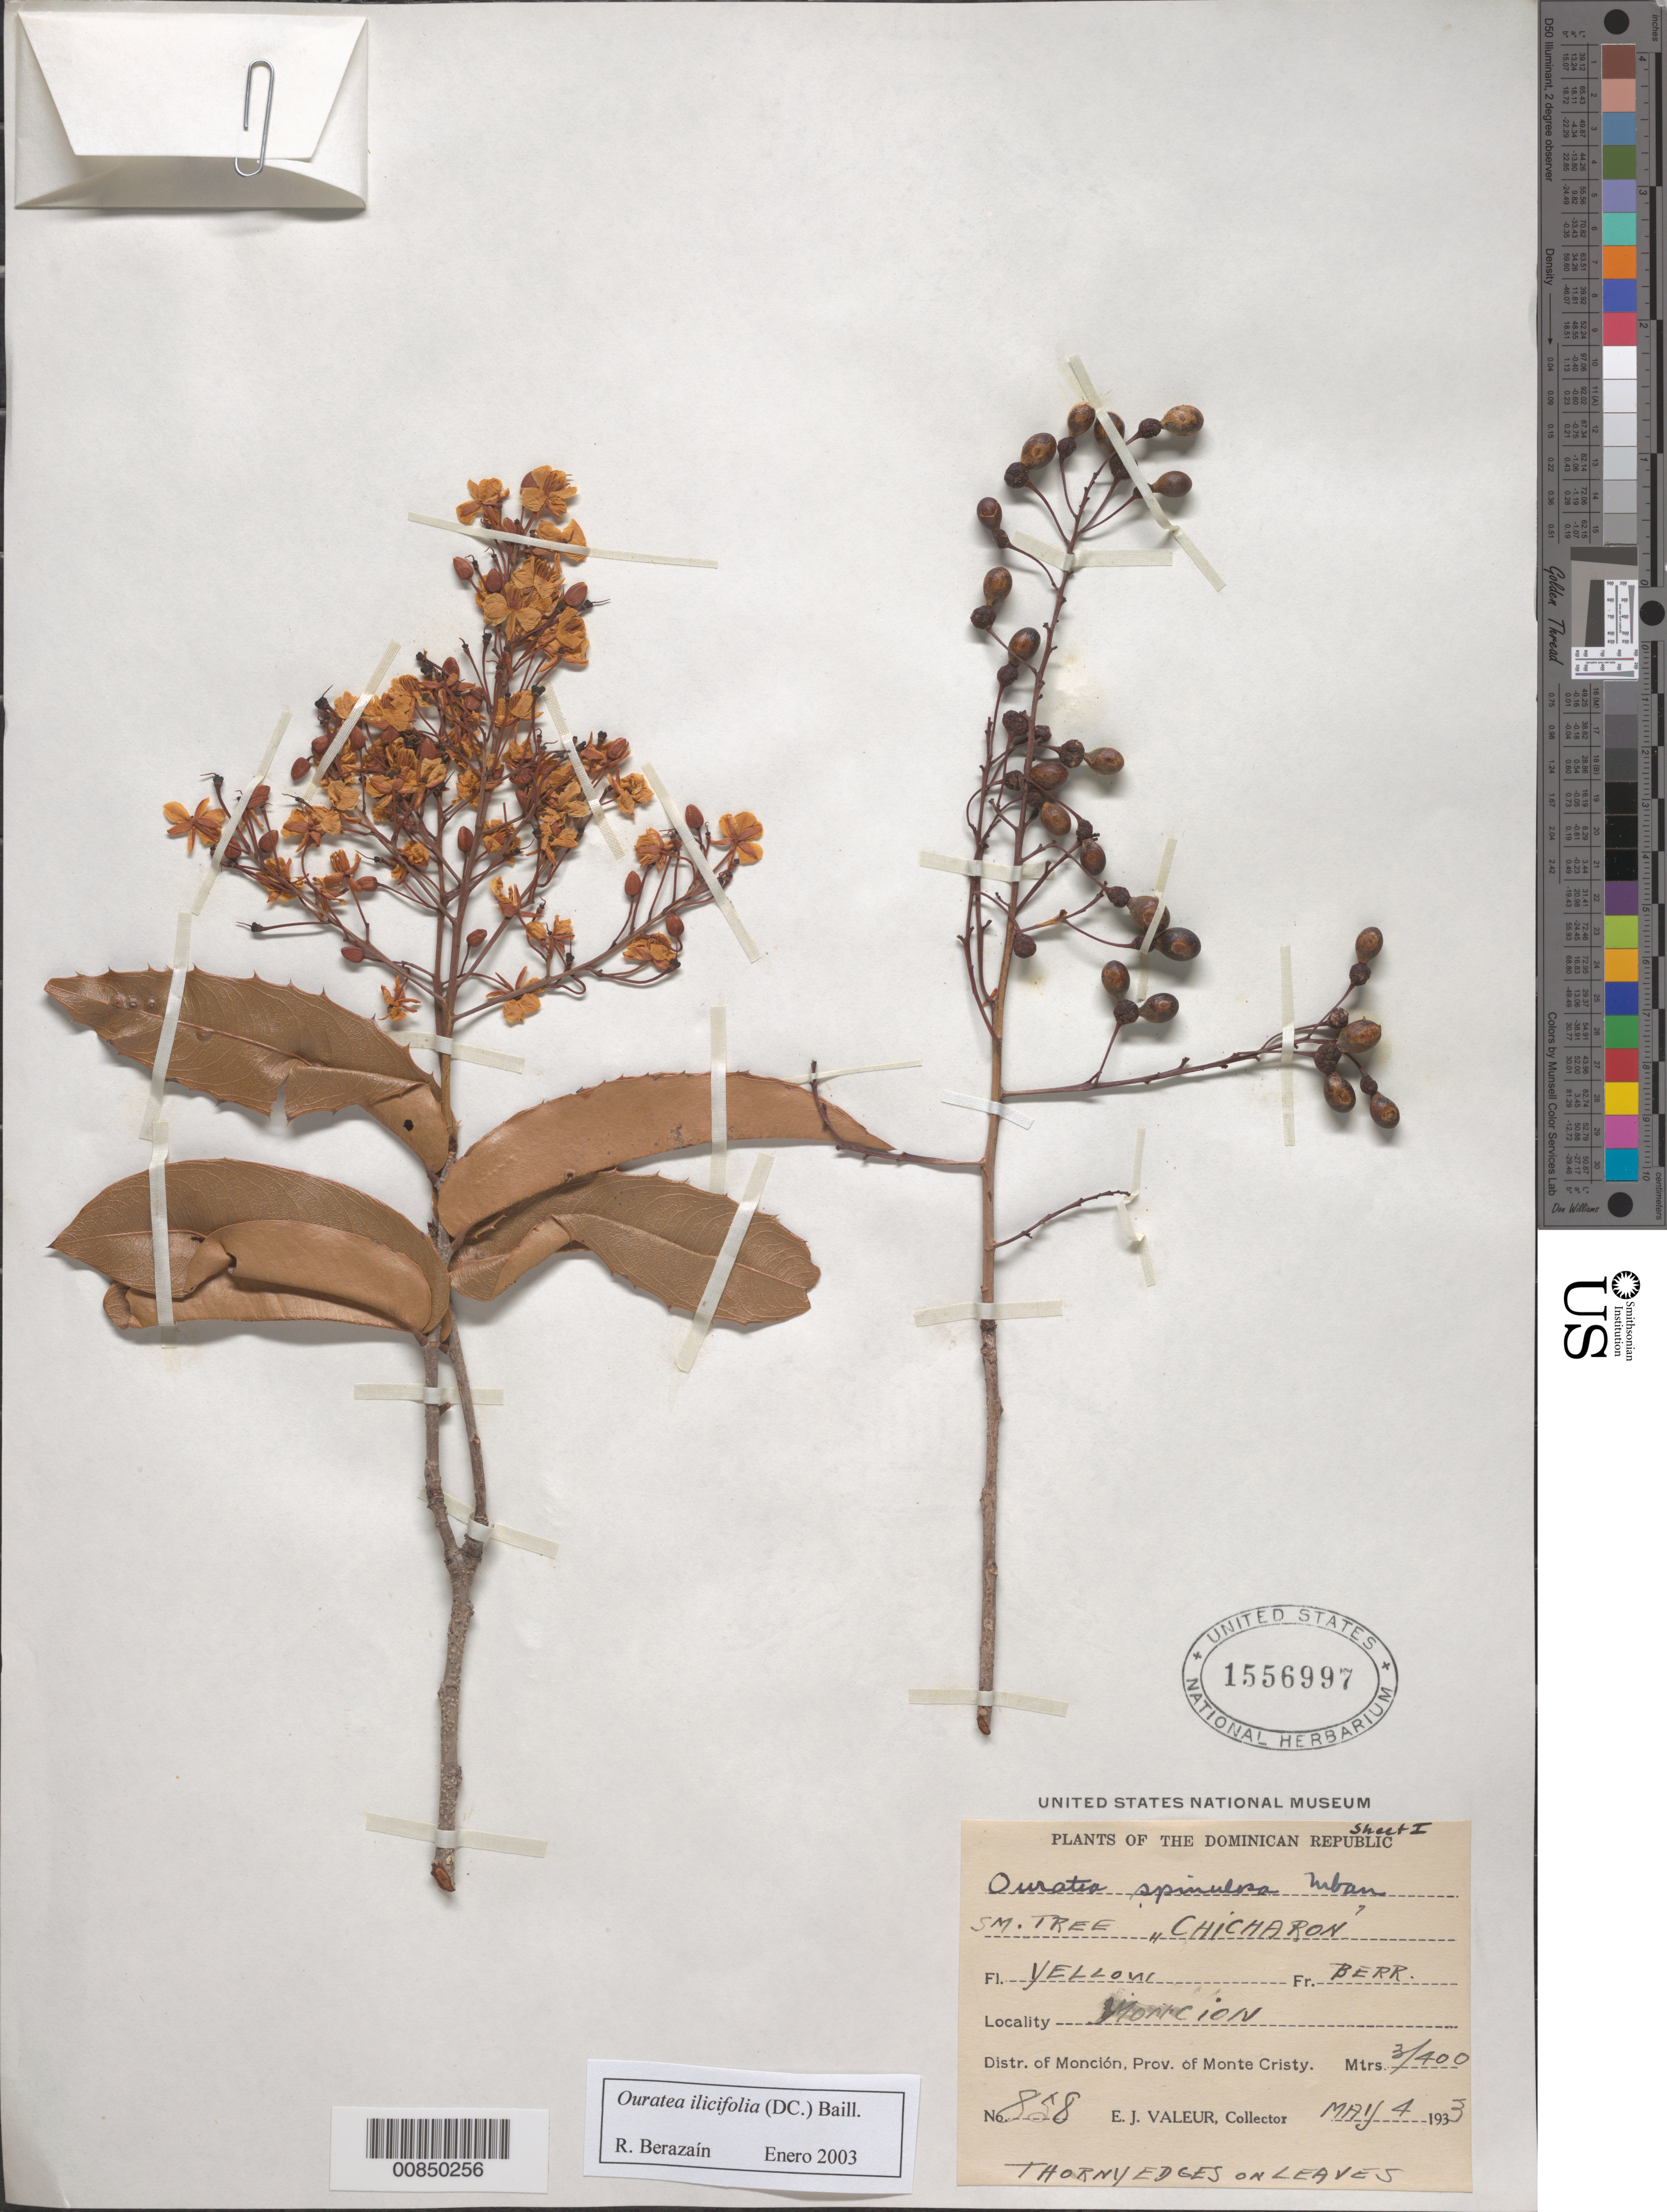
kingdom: Plantae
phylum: Tracheophyta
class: Magnoliopsida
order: Malpighiales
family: Ochnaceae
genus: Ouratea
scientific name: Ouratea ilicifolia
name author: (DC.) Baill.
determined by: Berazaín, R.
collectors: E. Valeur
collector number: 858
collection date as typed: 04 May 1933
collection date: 1933-05-04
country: Dominican Republic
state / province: Monte Cristi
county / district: Monción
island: Hispaniola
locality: Moncion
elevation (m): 300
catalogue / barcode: US 1556997